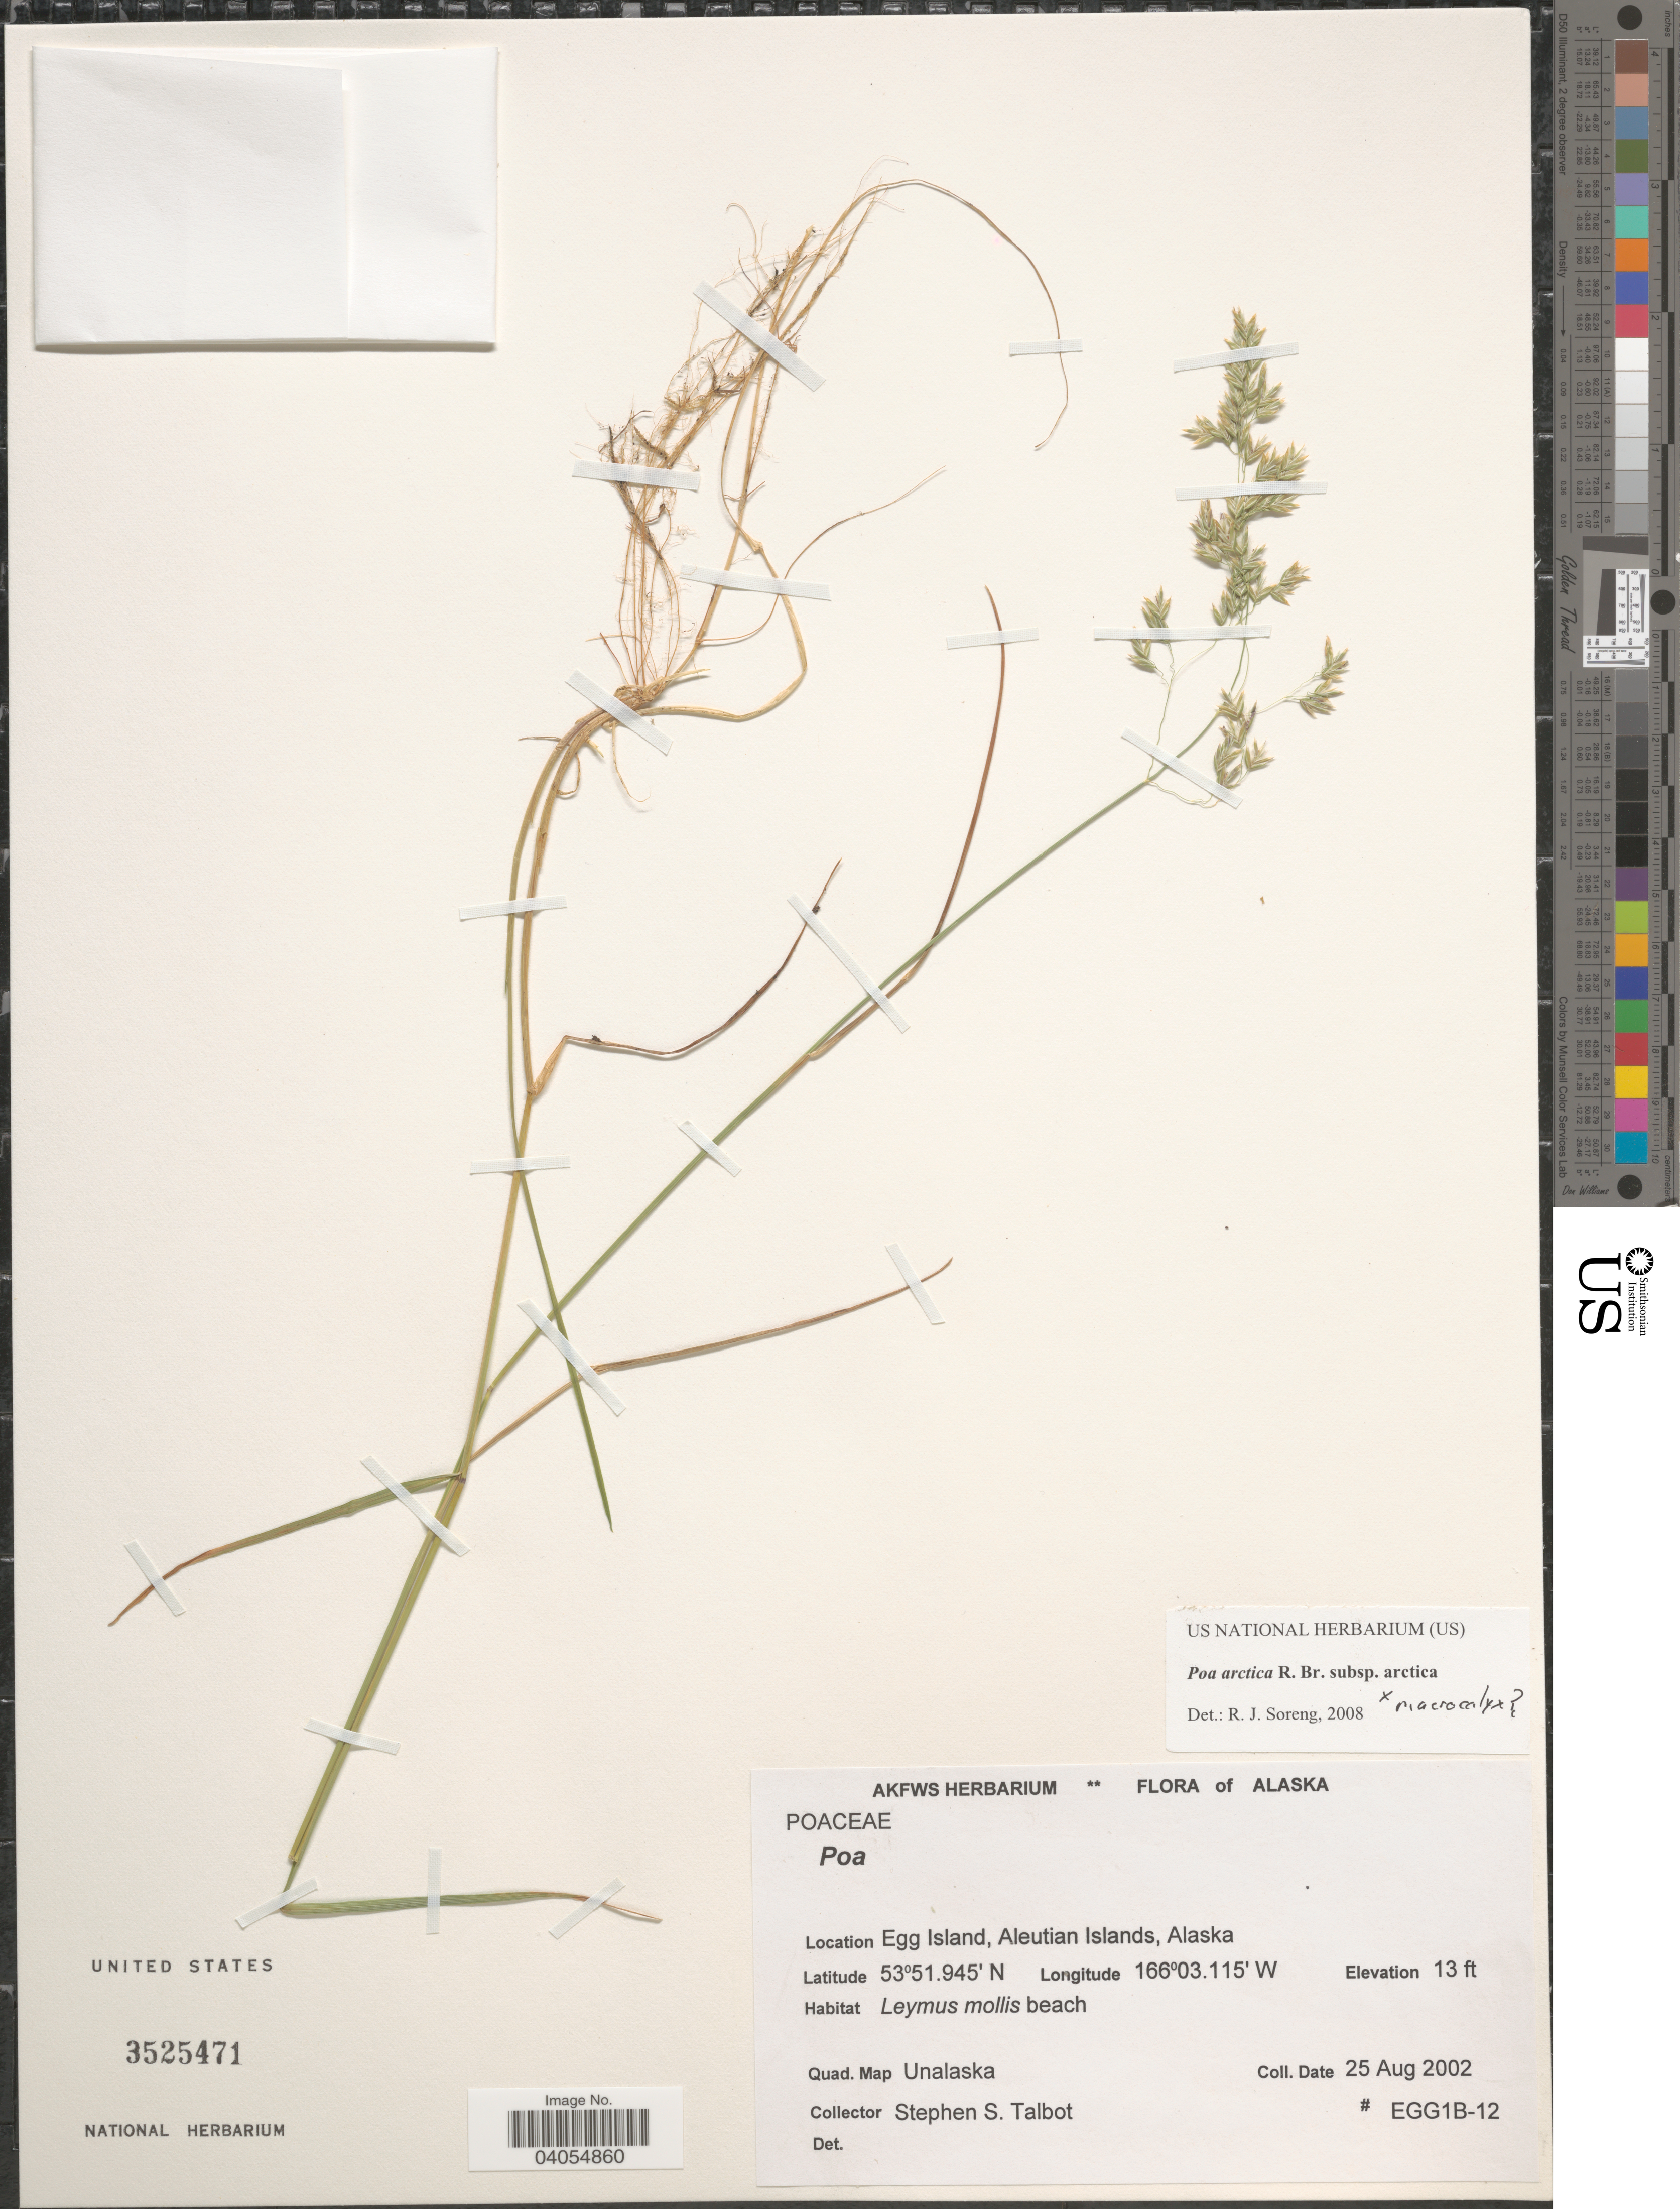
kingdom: Plantae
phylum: Tracheophyta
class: Liliopsida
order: Poales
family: Poaceae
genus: Poa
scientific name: Poa arctica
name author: R. Br.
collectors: S. S. Talbot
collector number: EGG1B-12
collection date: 2002-08-25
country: United States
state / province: Alaska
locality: Egg Island, Aleutian Islands. Quad. Map Unalaska.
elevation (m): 4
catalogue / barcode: US 3525471